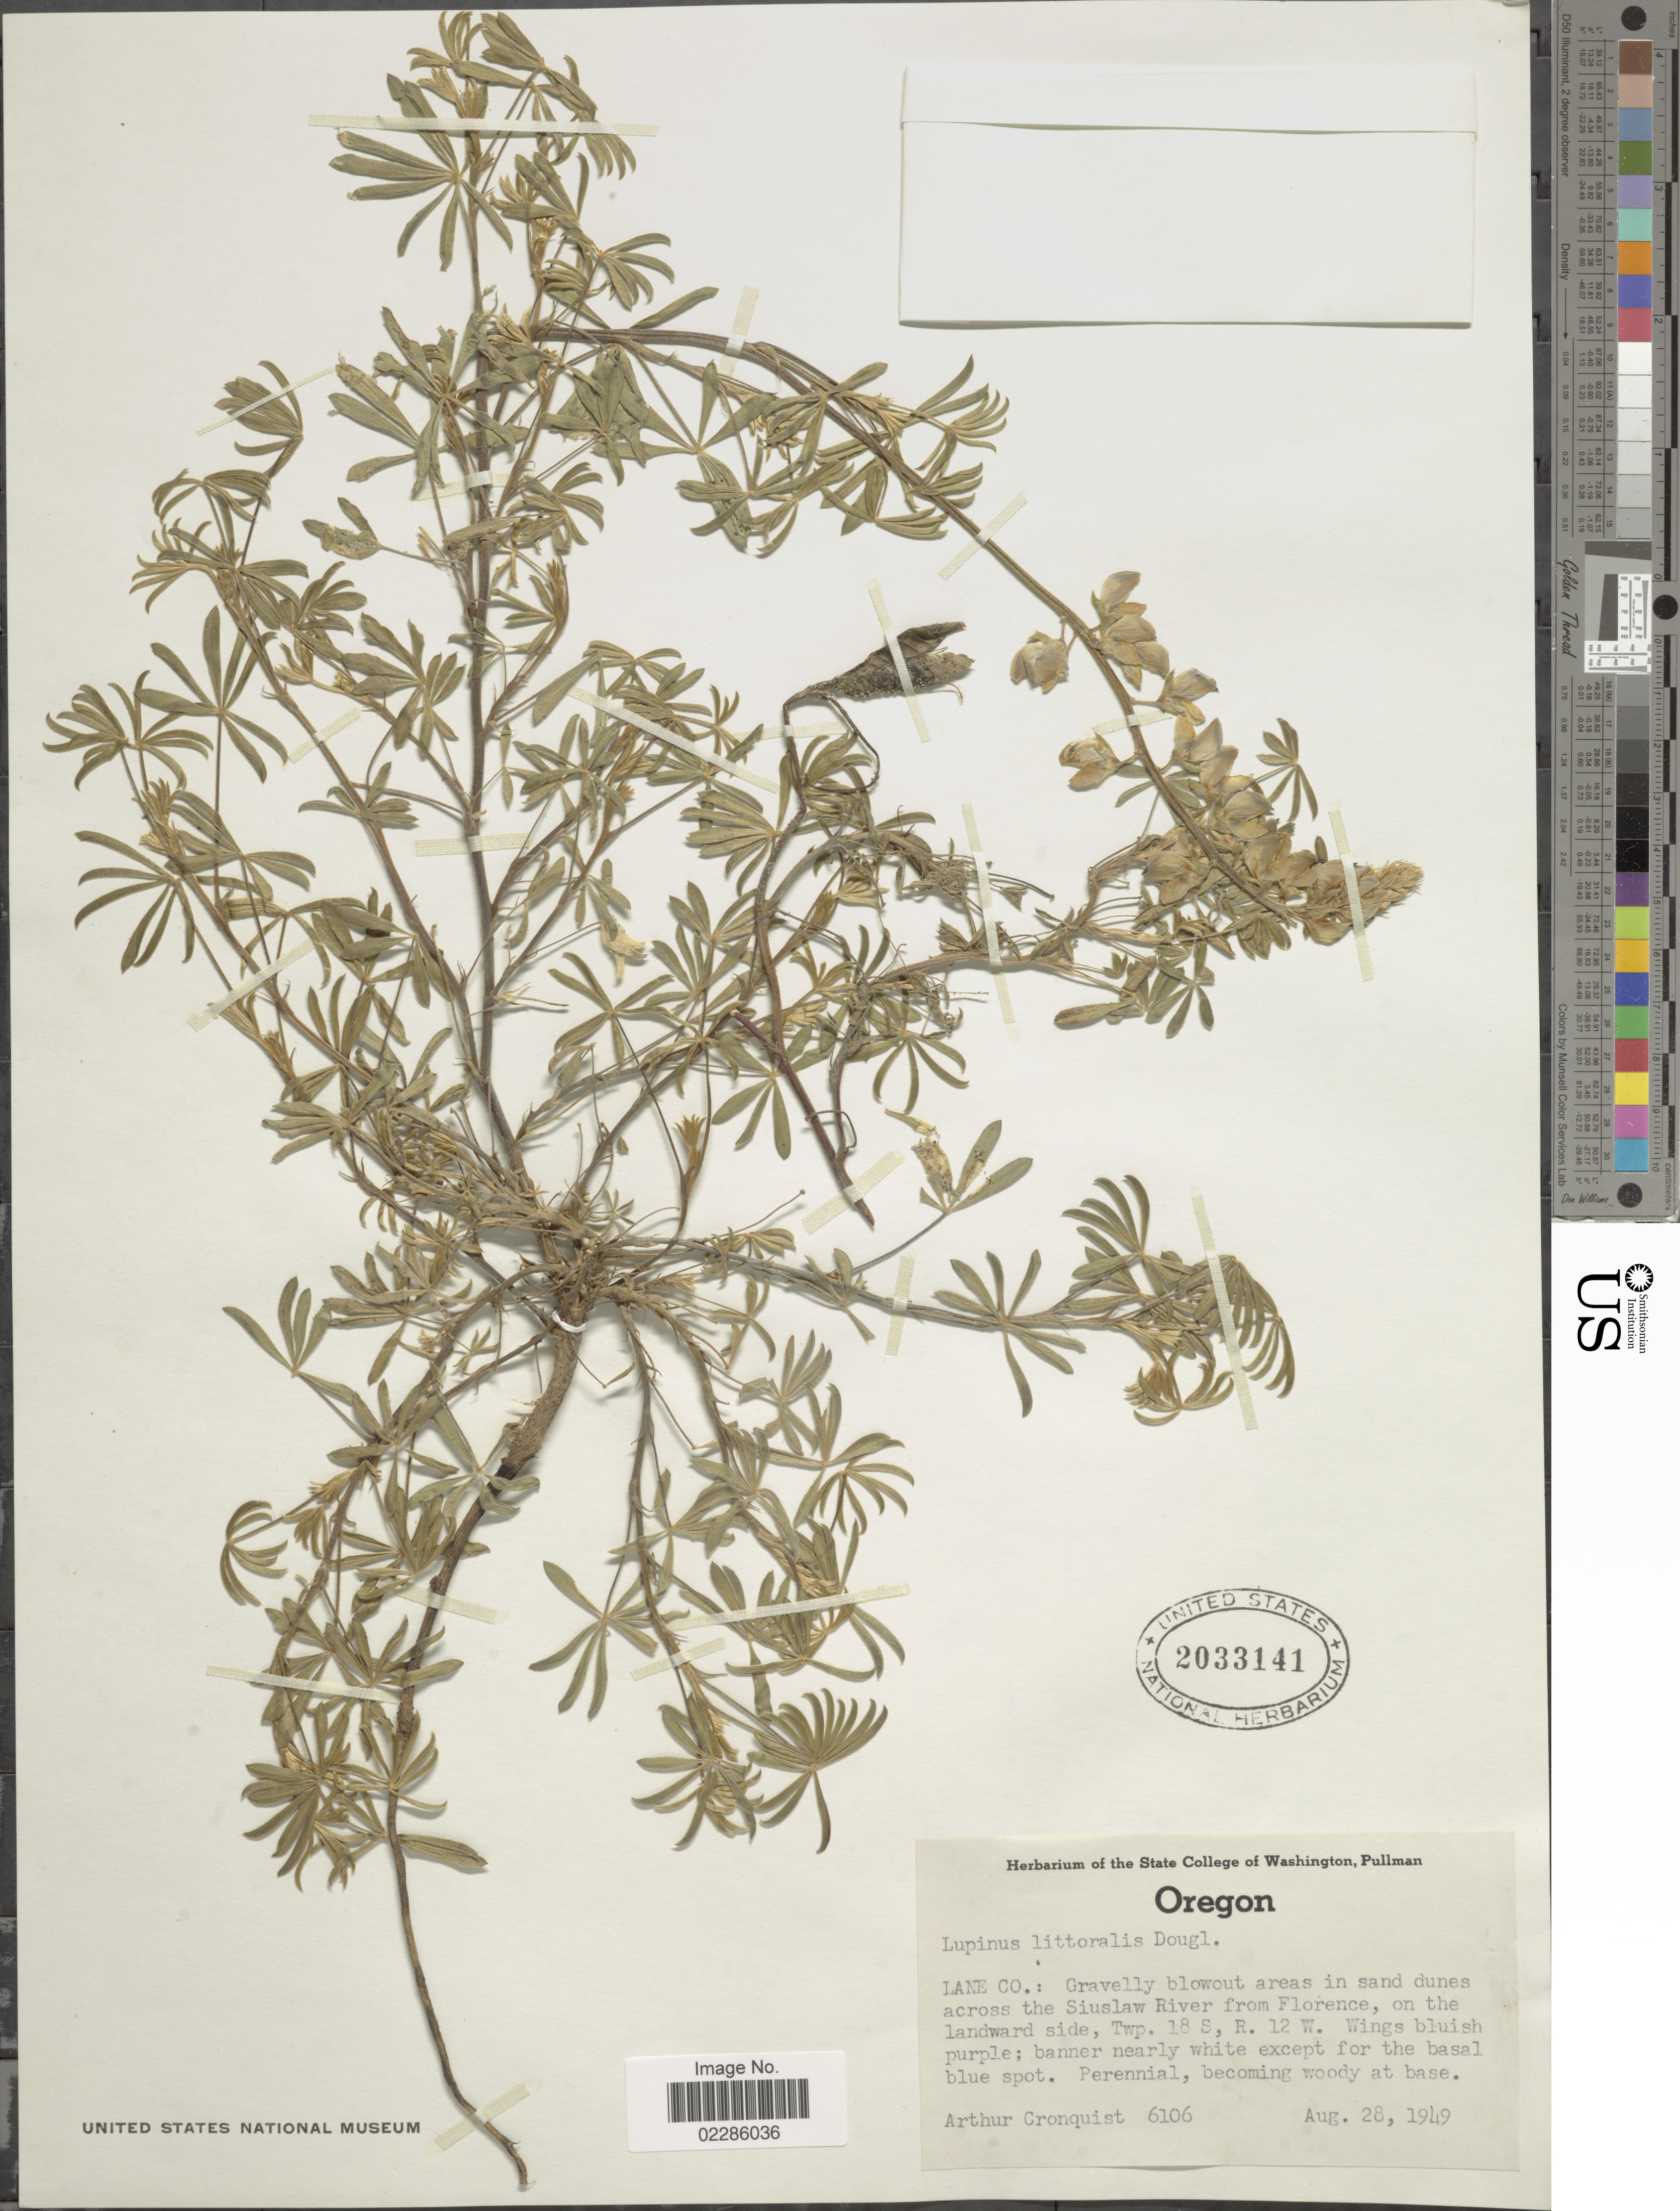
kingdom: Plantae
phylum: Tracheophyta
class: Magnoliopsida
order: Fabales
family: Fabaceae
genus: Lupinus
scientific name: Lupinus littoralis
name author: Douglas ex Lindl.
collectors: A. J. Cronquist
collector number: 6106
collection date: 1949-08-28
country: United States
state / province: Oregon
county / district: Lane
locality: Lane Co: Gravelly blowout areas in sand dunes across the Siuslaw River from Florence, on the landward side, Twp. 18 S, R. 12 W.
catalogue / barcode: US 2033141